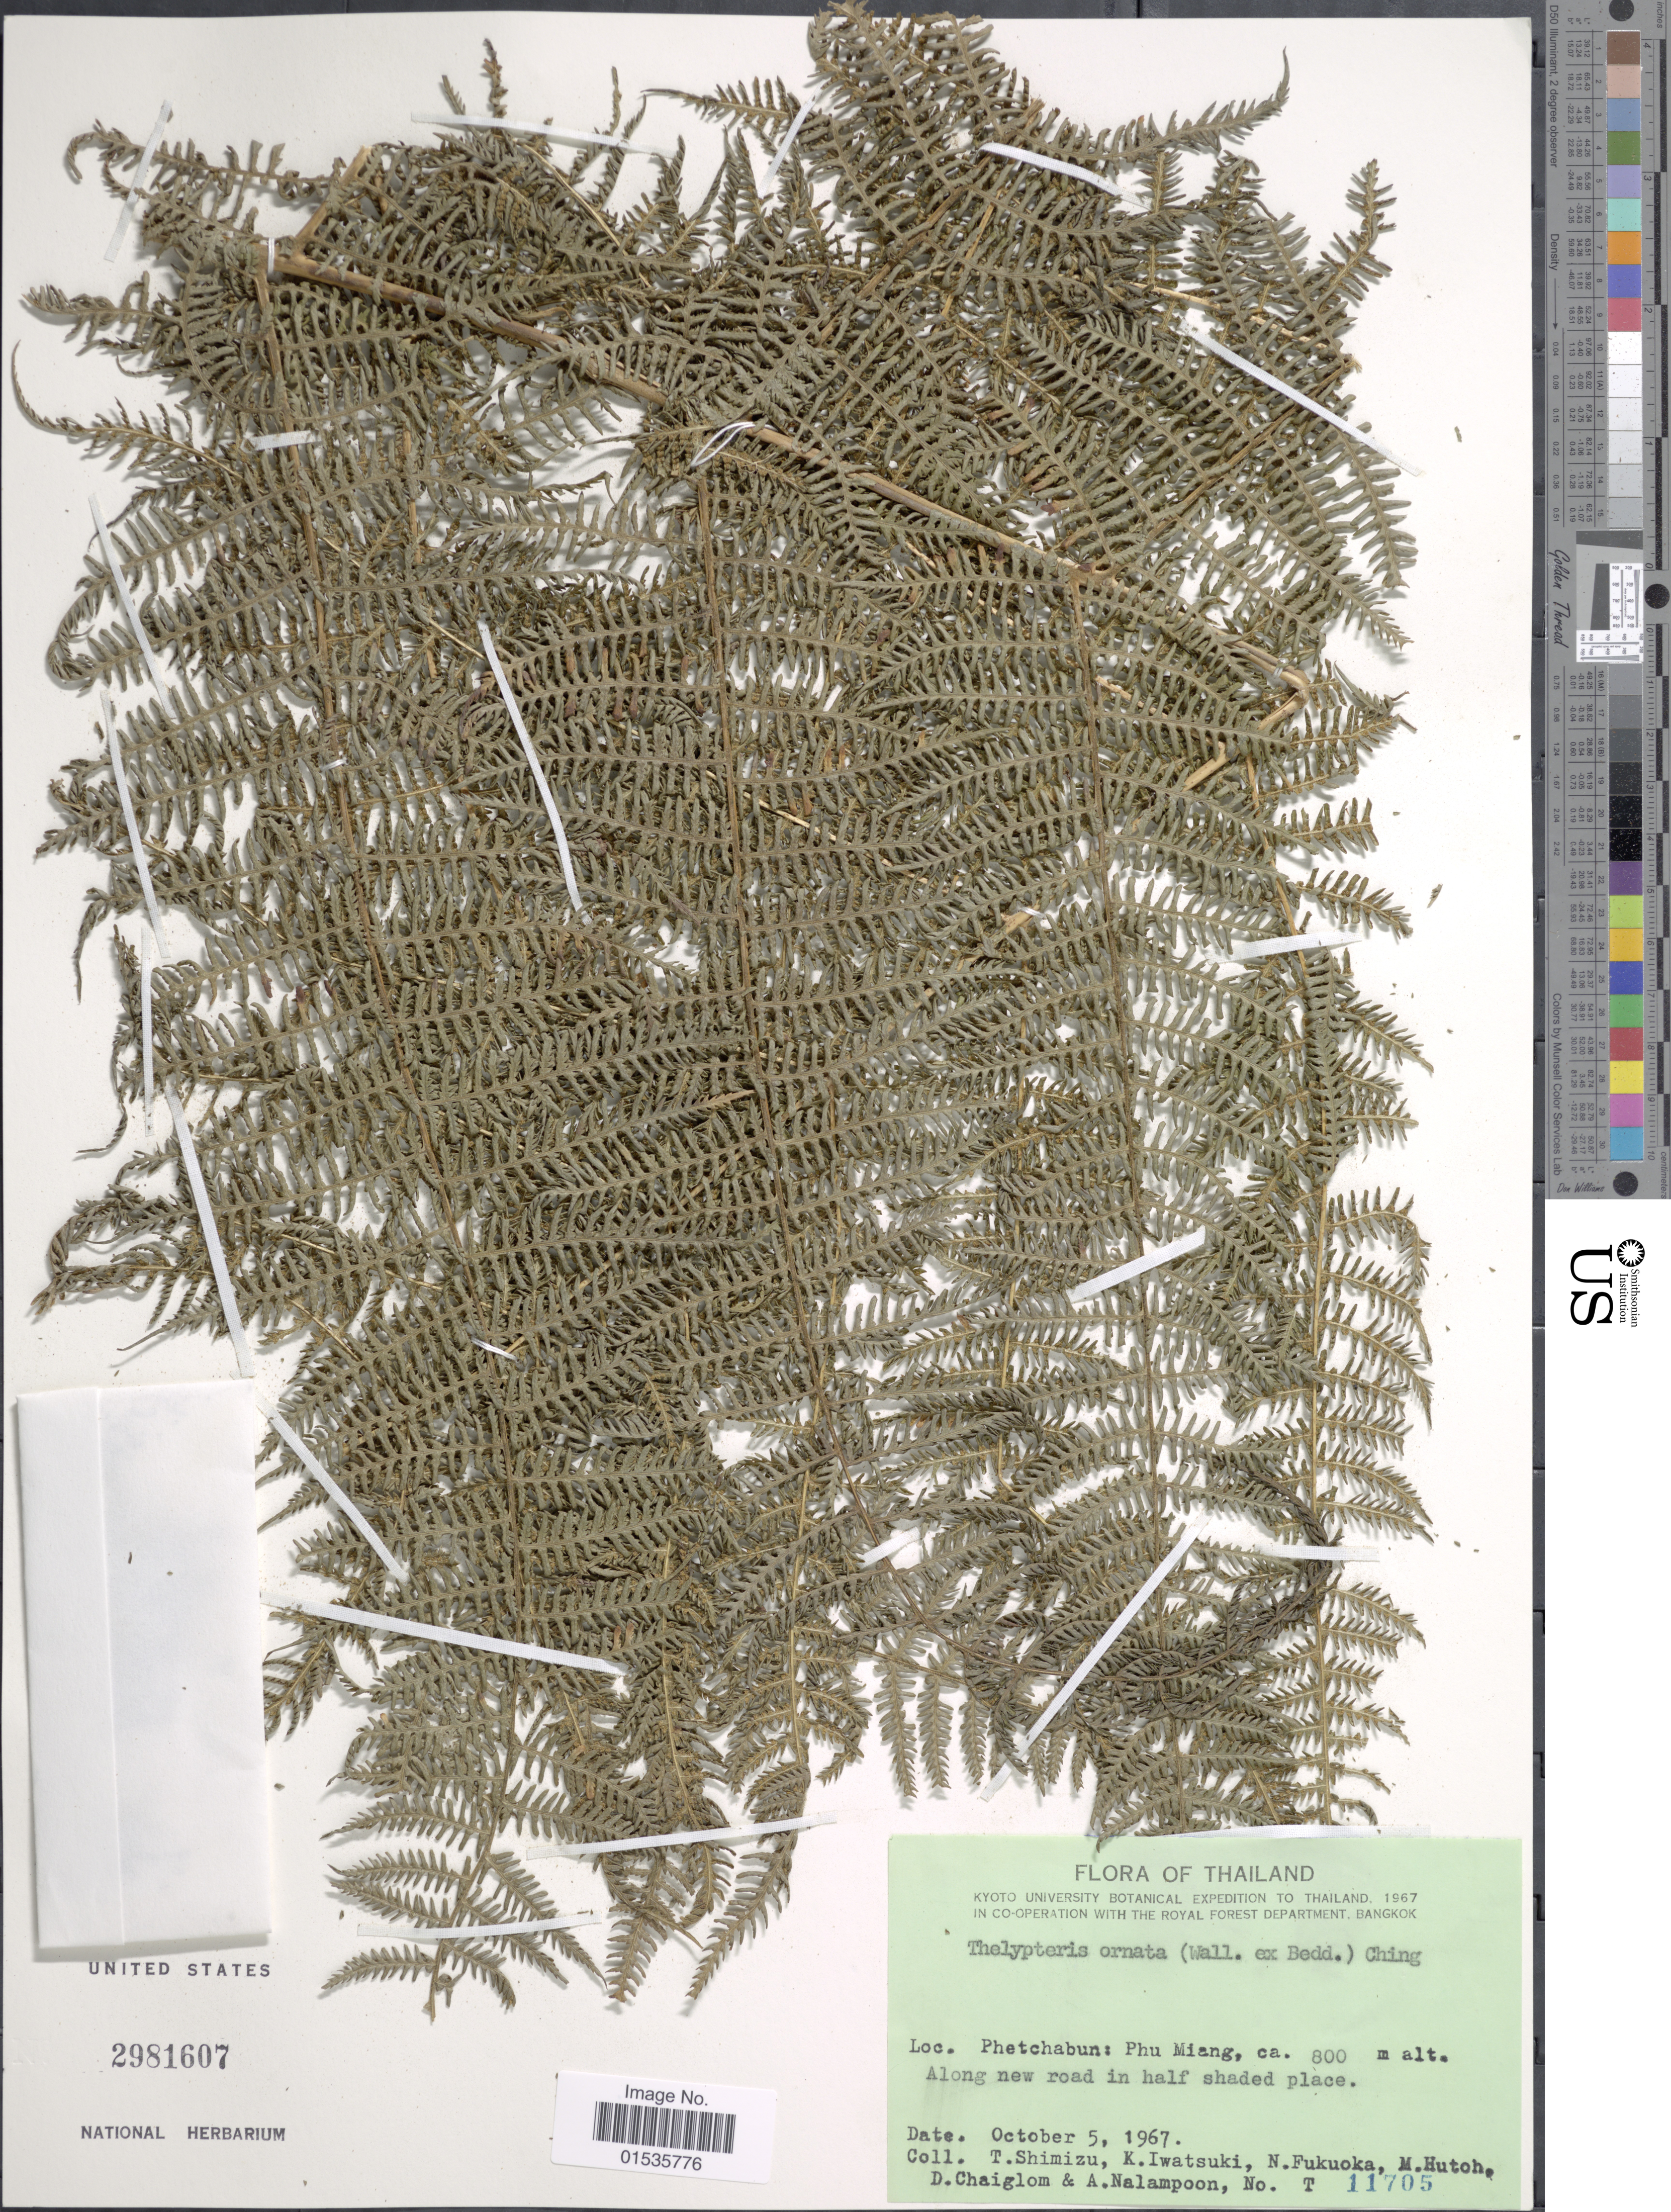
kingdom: Plantae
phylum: Tracheophyta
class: Polypodiopsida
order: Polypodiales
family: Thelypteridaceae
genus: Macrothelypteris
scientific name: Macrothelypteris ornata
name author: (Wall. ex Bedd.) Ching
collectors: T. Shimizu, K. Iwatsuki, N. Fukuoka, M. Hutoh & et al.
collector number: T11705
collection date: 1967-10-05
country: Thailand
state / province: Phetchabun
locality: Thailand, Phetchabun: Phu Miang, Along new road in half shaded place.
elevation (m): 800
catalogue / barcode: US 2981607